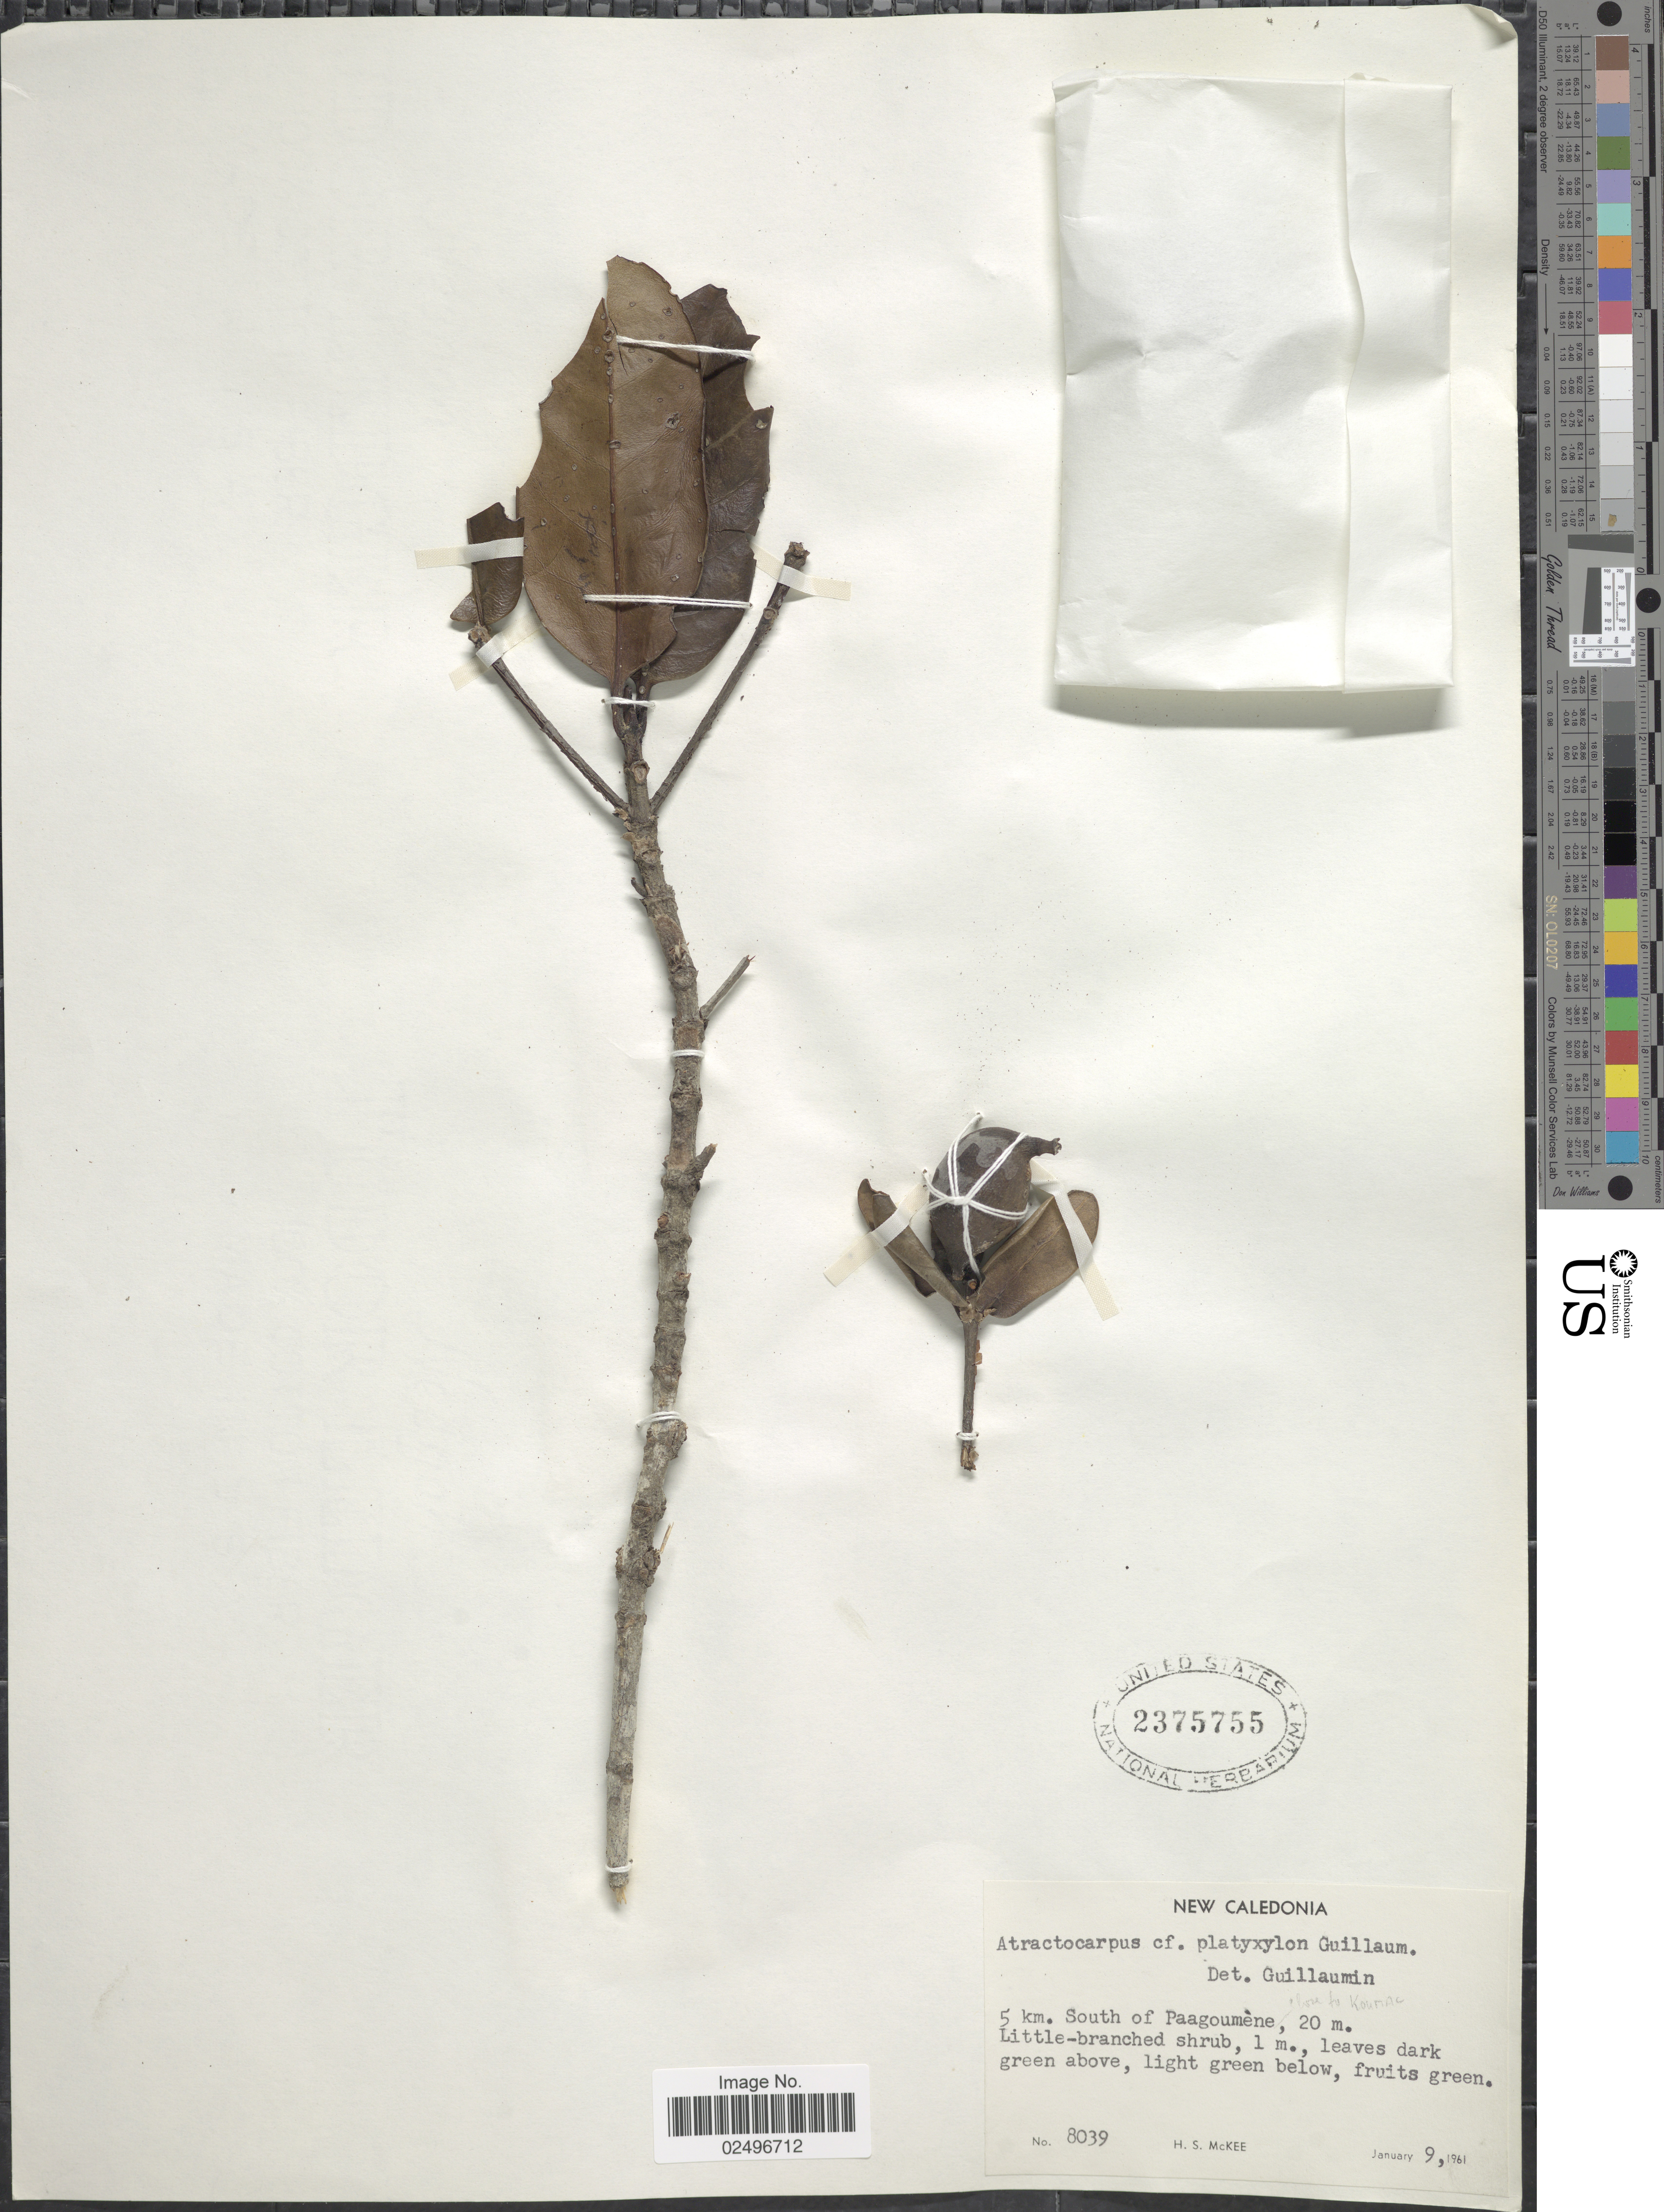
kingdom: Plantae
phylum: Tracheophyta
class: Magnoliopsida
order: Gentianales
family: Rubiaceae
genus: Atractocarpus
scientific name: Atractocarpus platyxylon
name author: (Vieill. ex Pancher & Sebert) Guillaumin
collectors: H. S. McKee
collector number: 8039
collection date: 1961-01-09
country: New Caledonia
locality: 5 km. South of Paagoumene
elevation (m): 20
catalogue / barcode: US 2375755